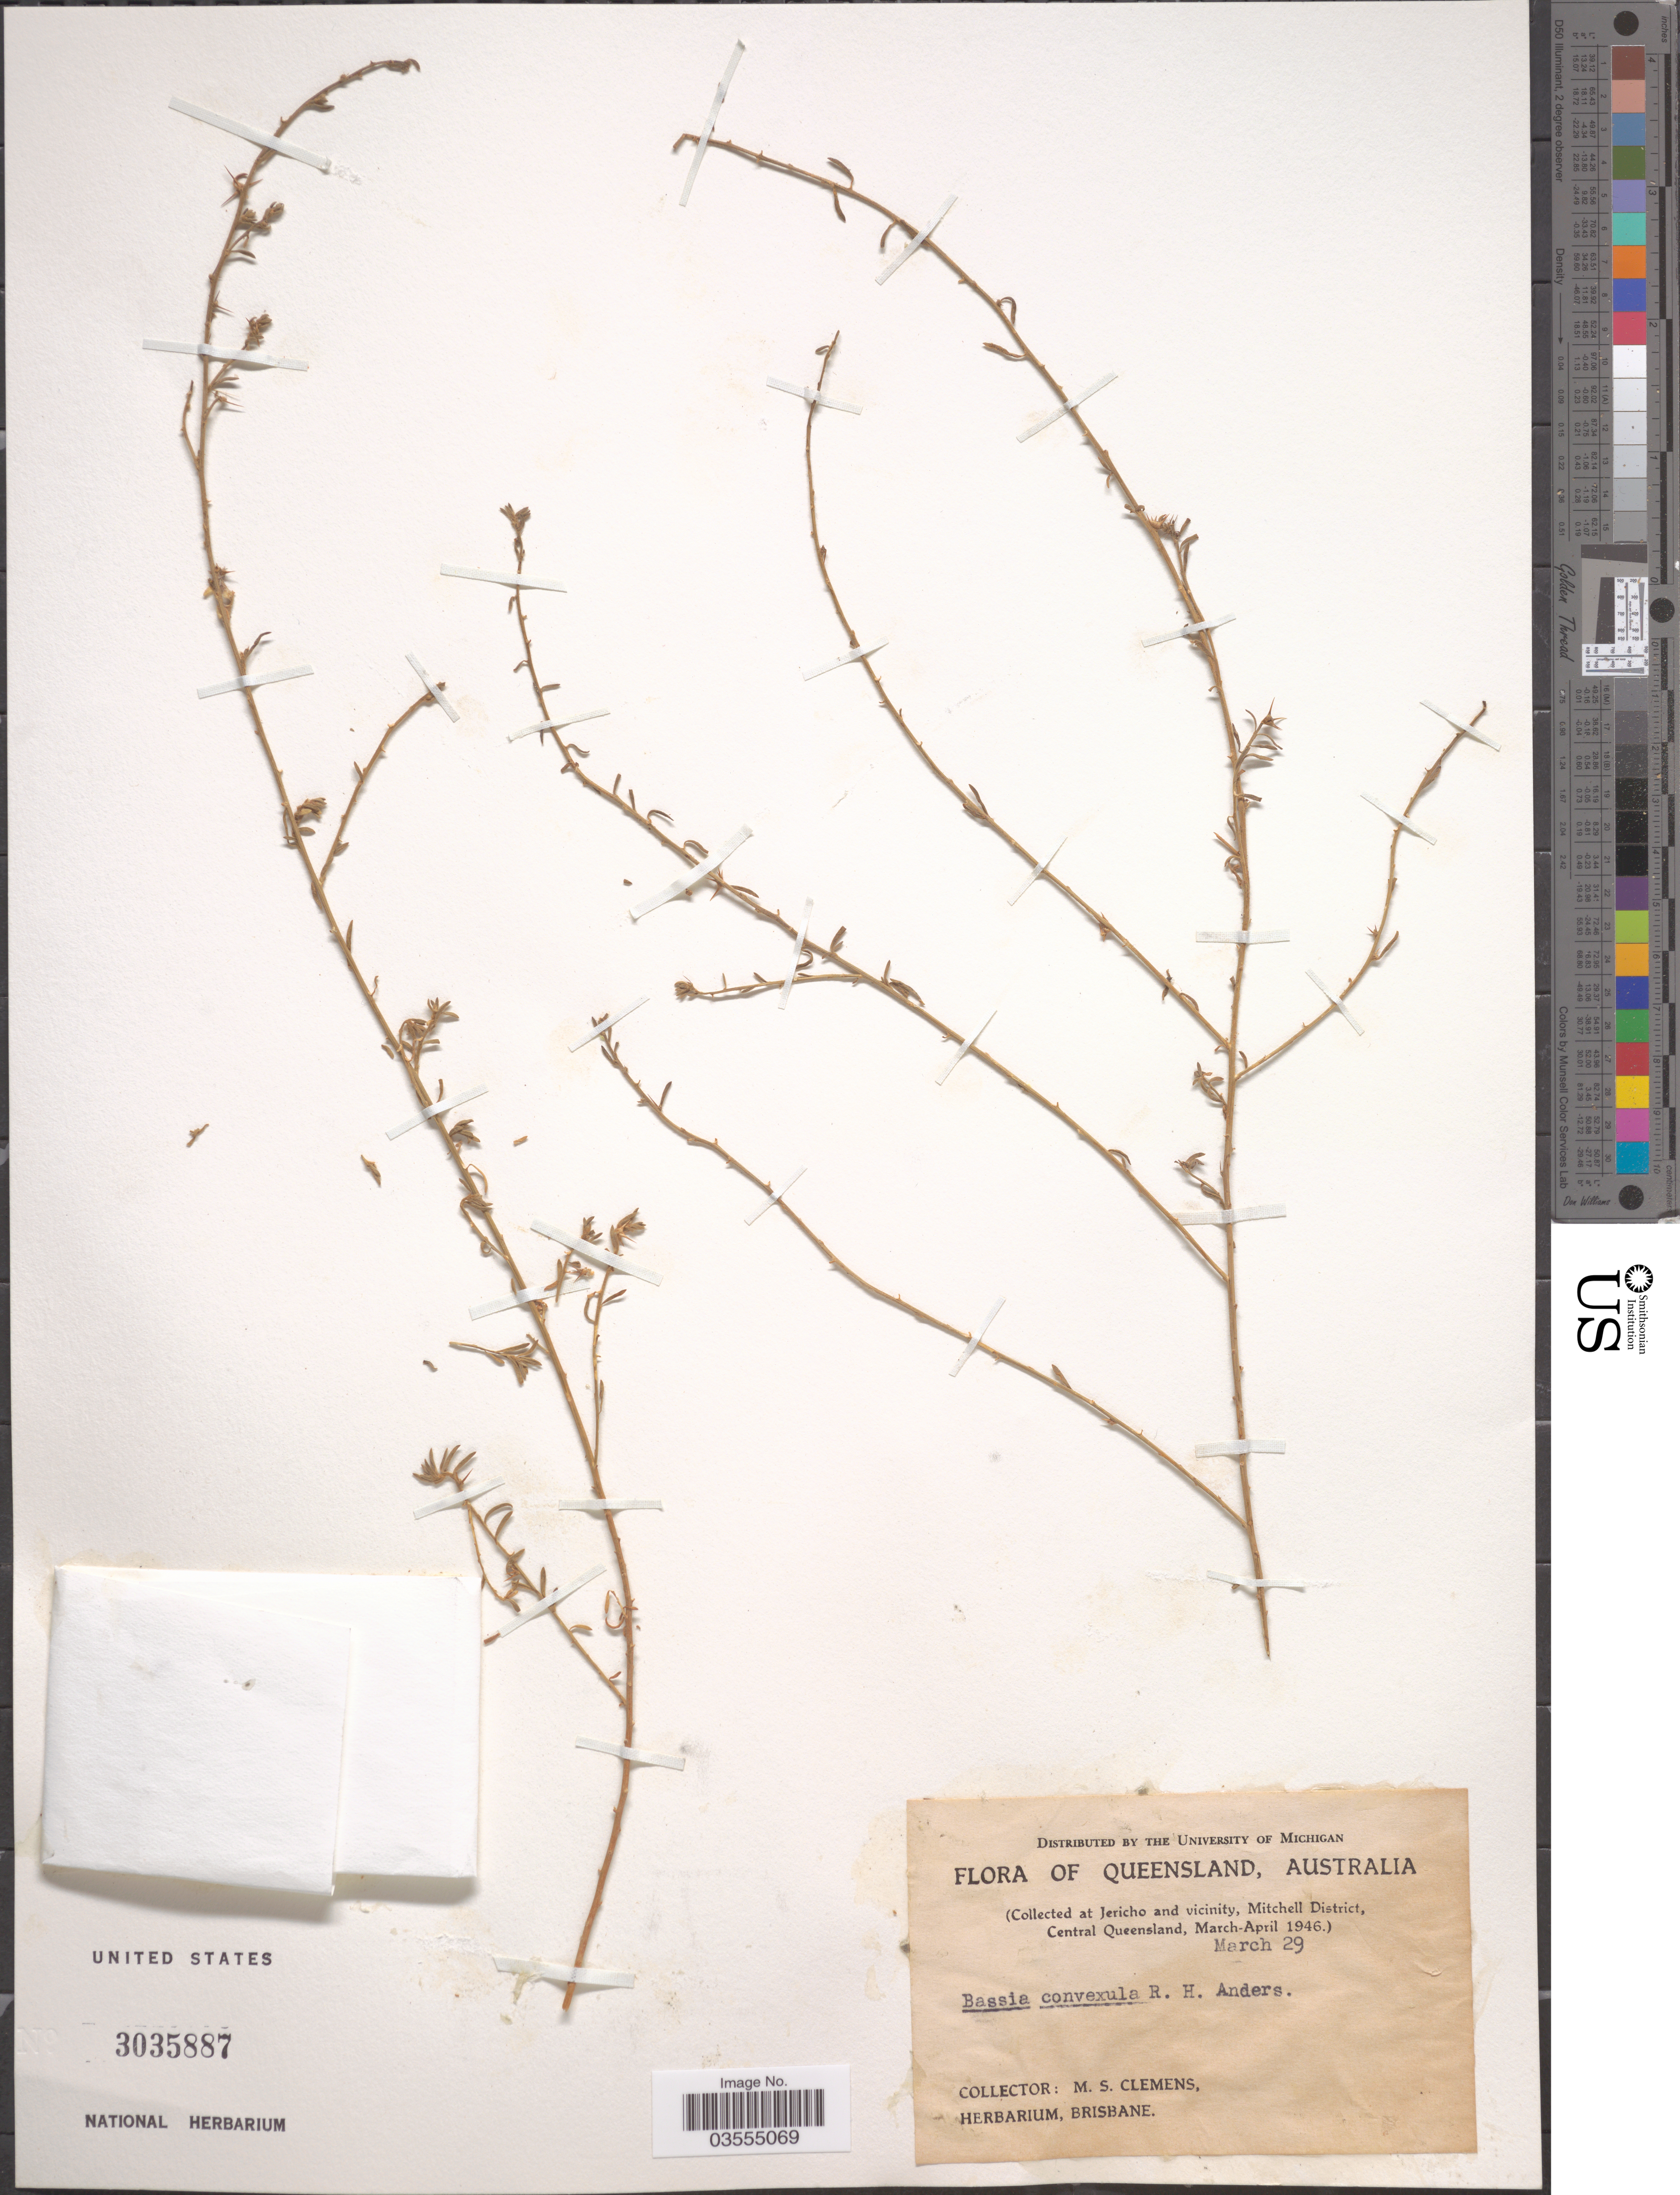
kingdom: Plantae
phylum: Tracheophyta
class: Magnoliopsida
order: Caryophyllales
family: Amaranthaceae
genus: Sclerolaena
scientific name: Sclerolaena convexula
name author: (R.H. Anderson) A.J. Scott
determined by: Wilson, Paul G.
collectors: M. S. Clemens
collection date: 1946-03-29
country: Australia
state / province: Queensland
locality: Jericho and vicinity, Mitchell District, Central Queensland.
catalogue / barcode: US 3035887